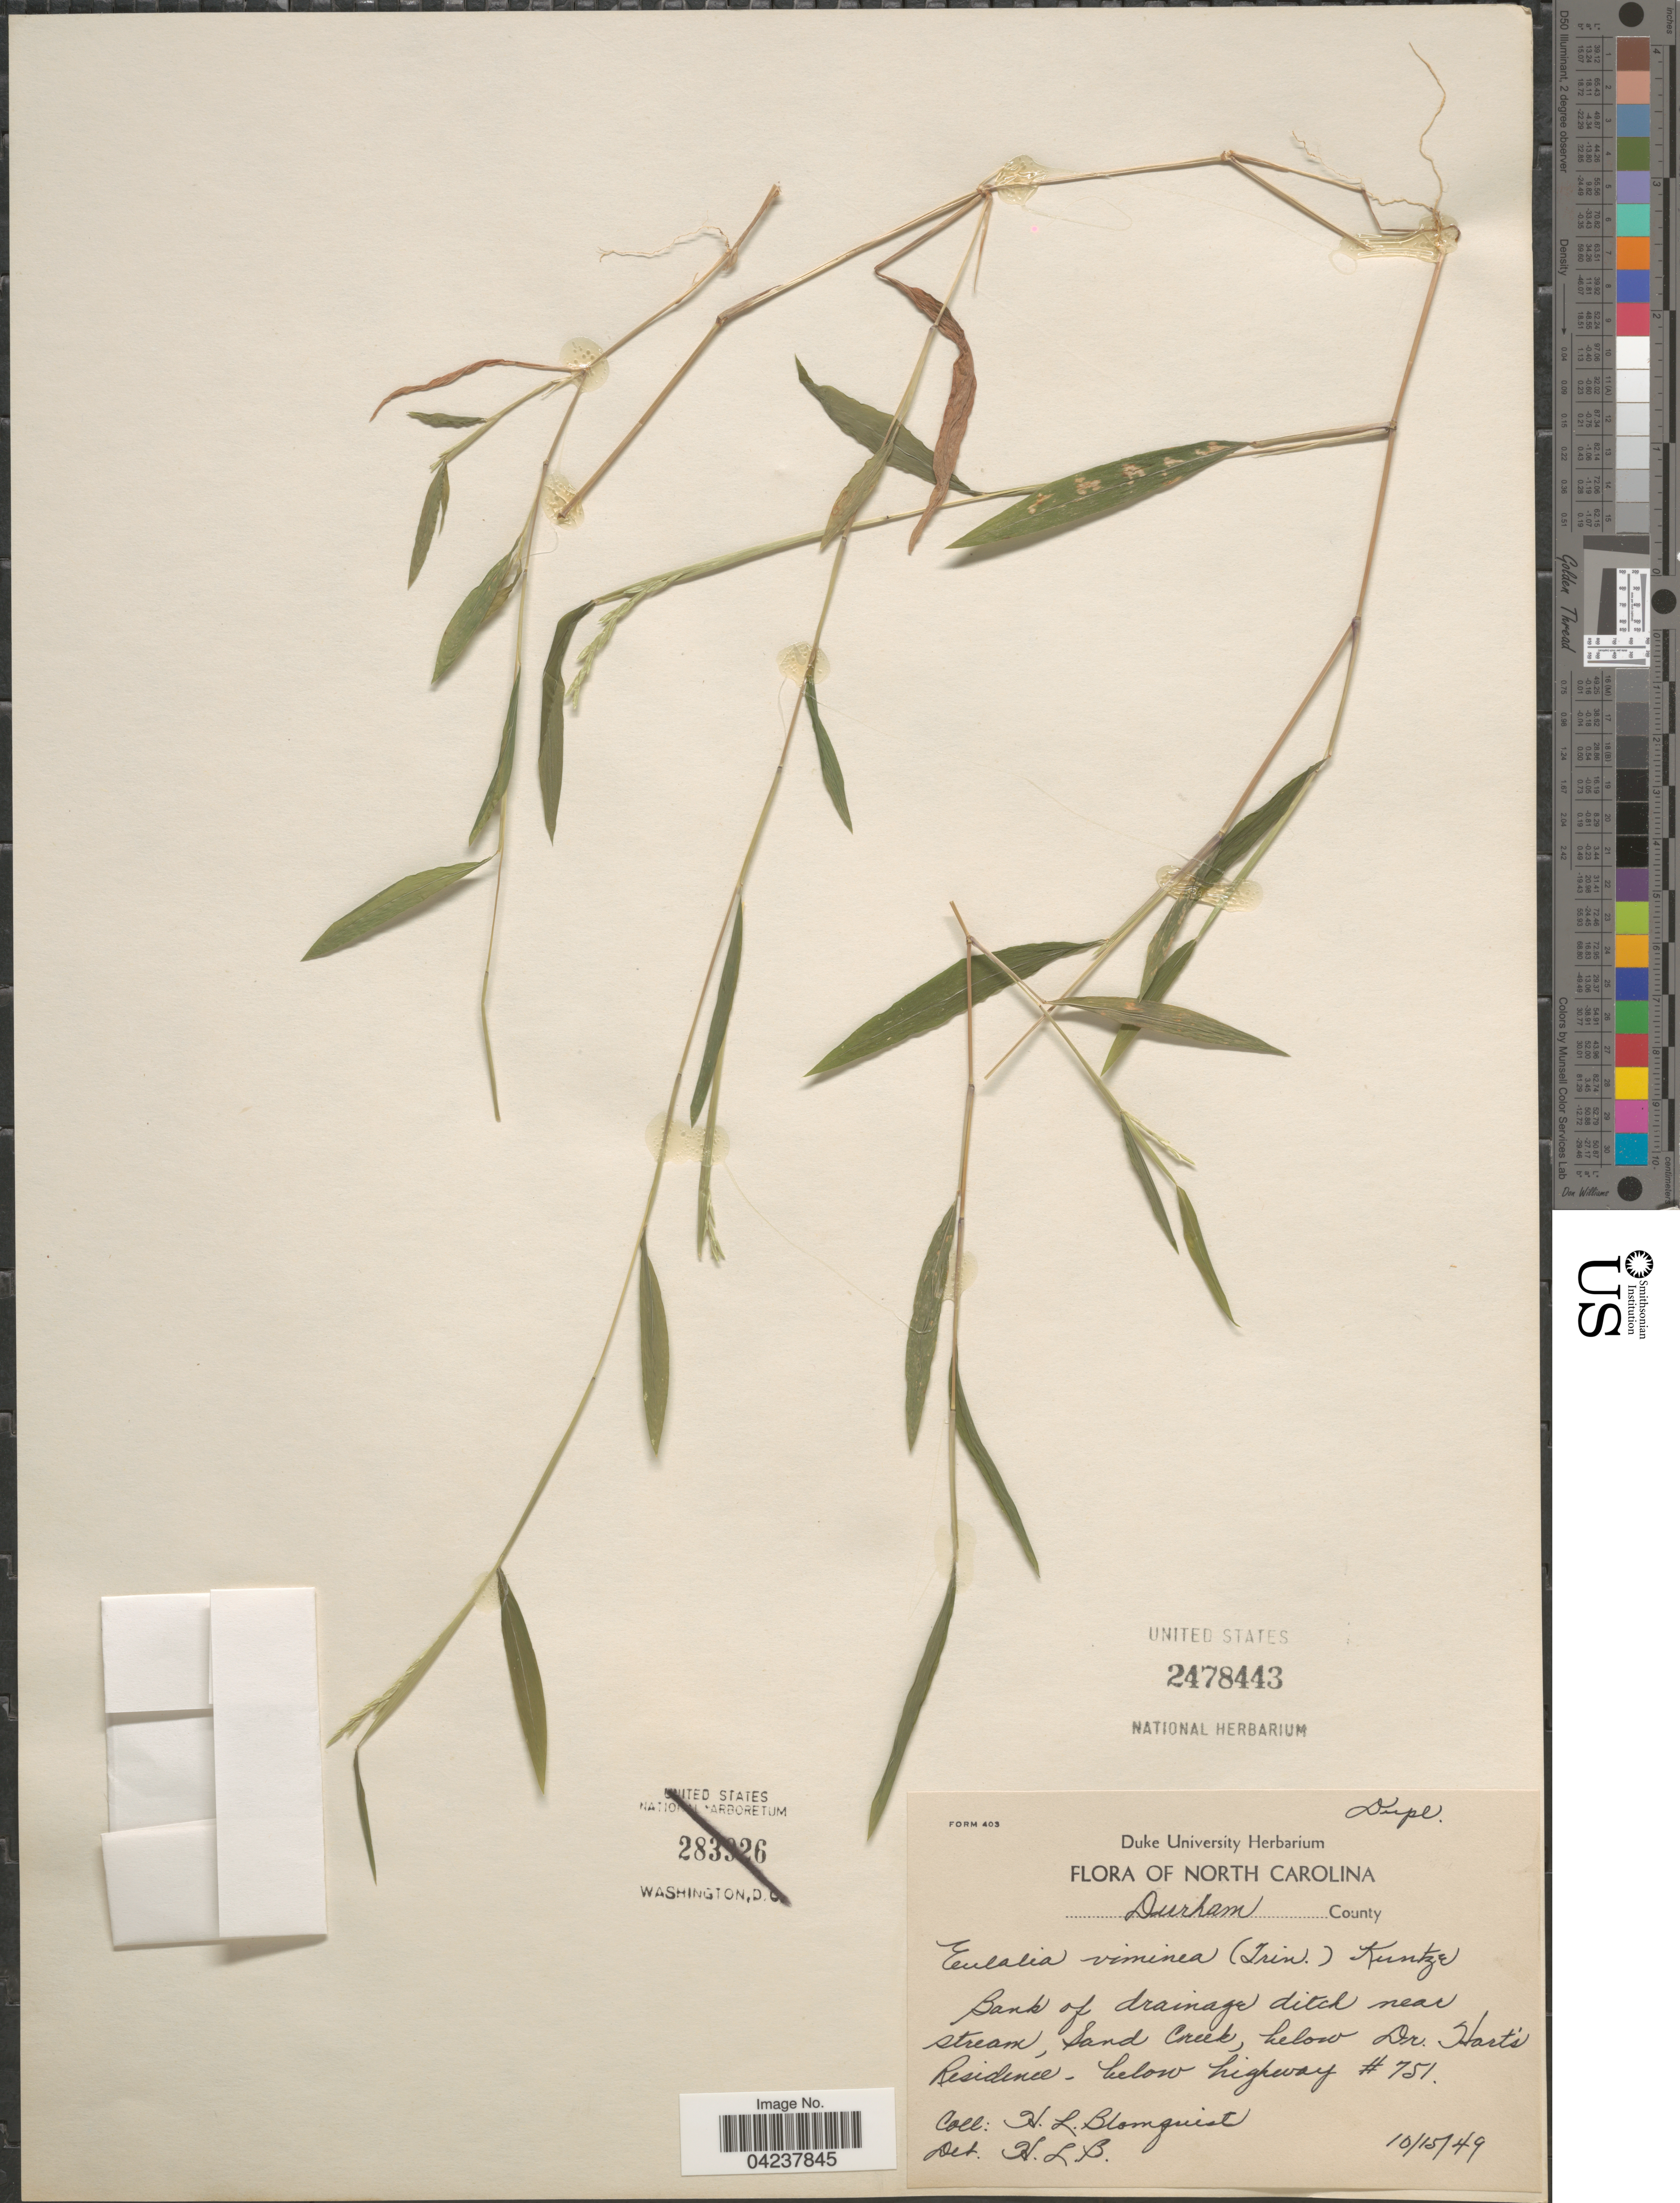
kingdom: Plantae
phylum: Tracheophyta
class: Liliopsida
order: Poales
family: Poaceae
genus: Microstegium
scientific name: Microstegium vimineum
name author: (Trin.) A. Camus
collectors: H. Blomquist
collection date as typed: Transcribed d/m/y: 15/10/49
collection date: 1949-10-15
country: United States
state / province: North Carolina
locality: Durham County. Bank of drainage ditch near stream, Sand Creek, below Dr. Hart's Residence - below highway #751.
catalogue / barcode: US 2478443